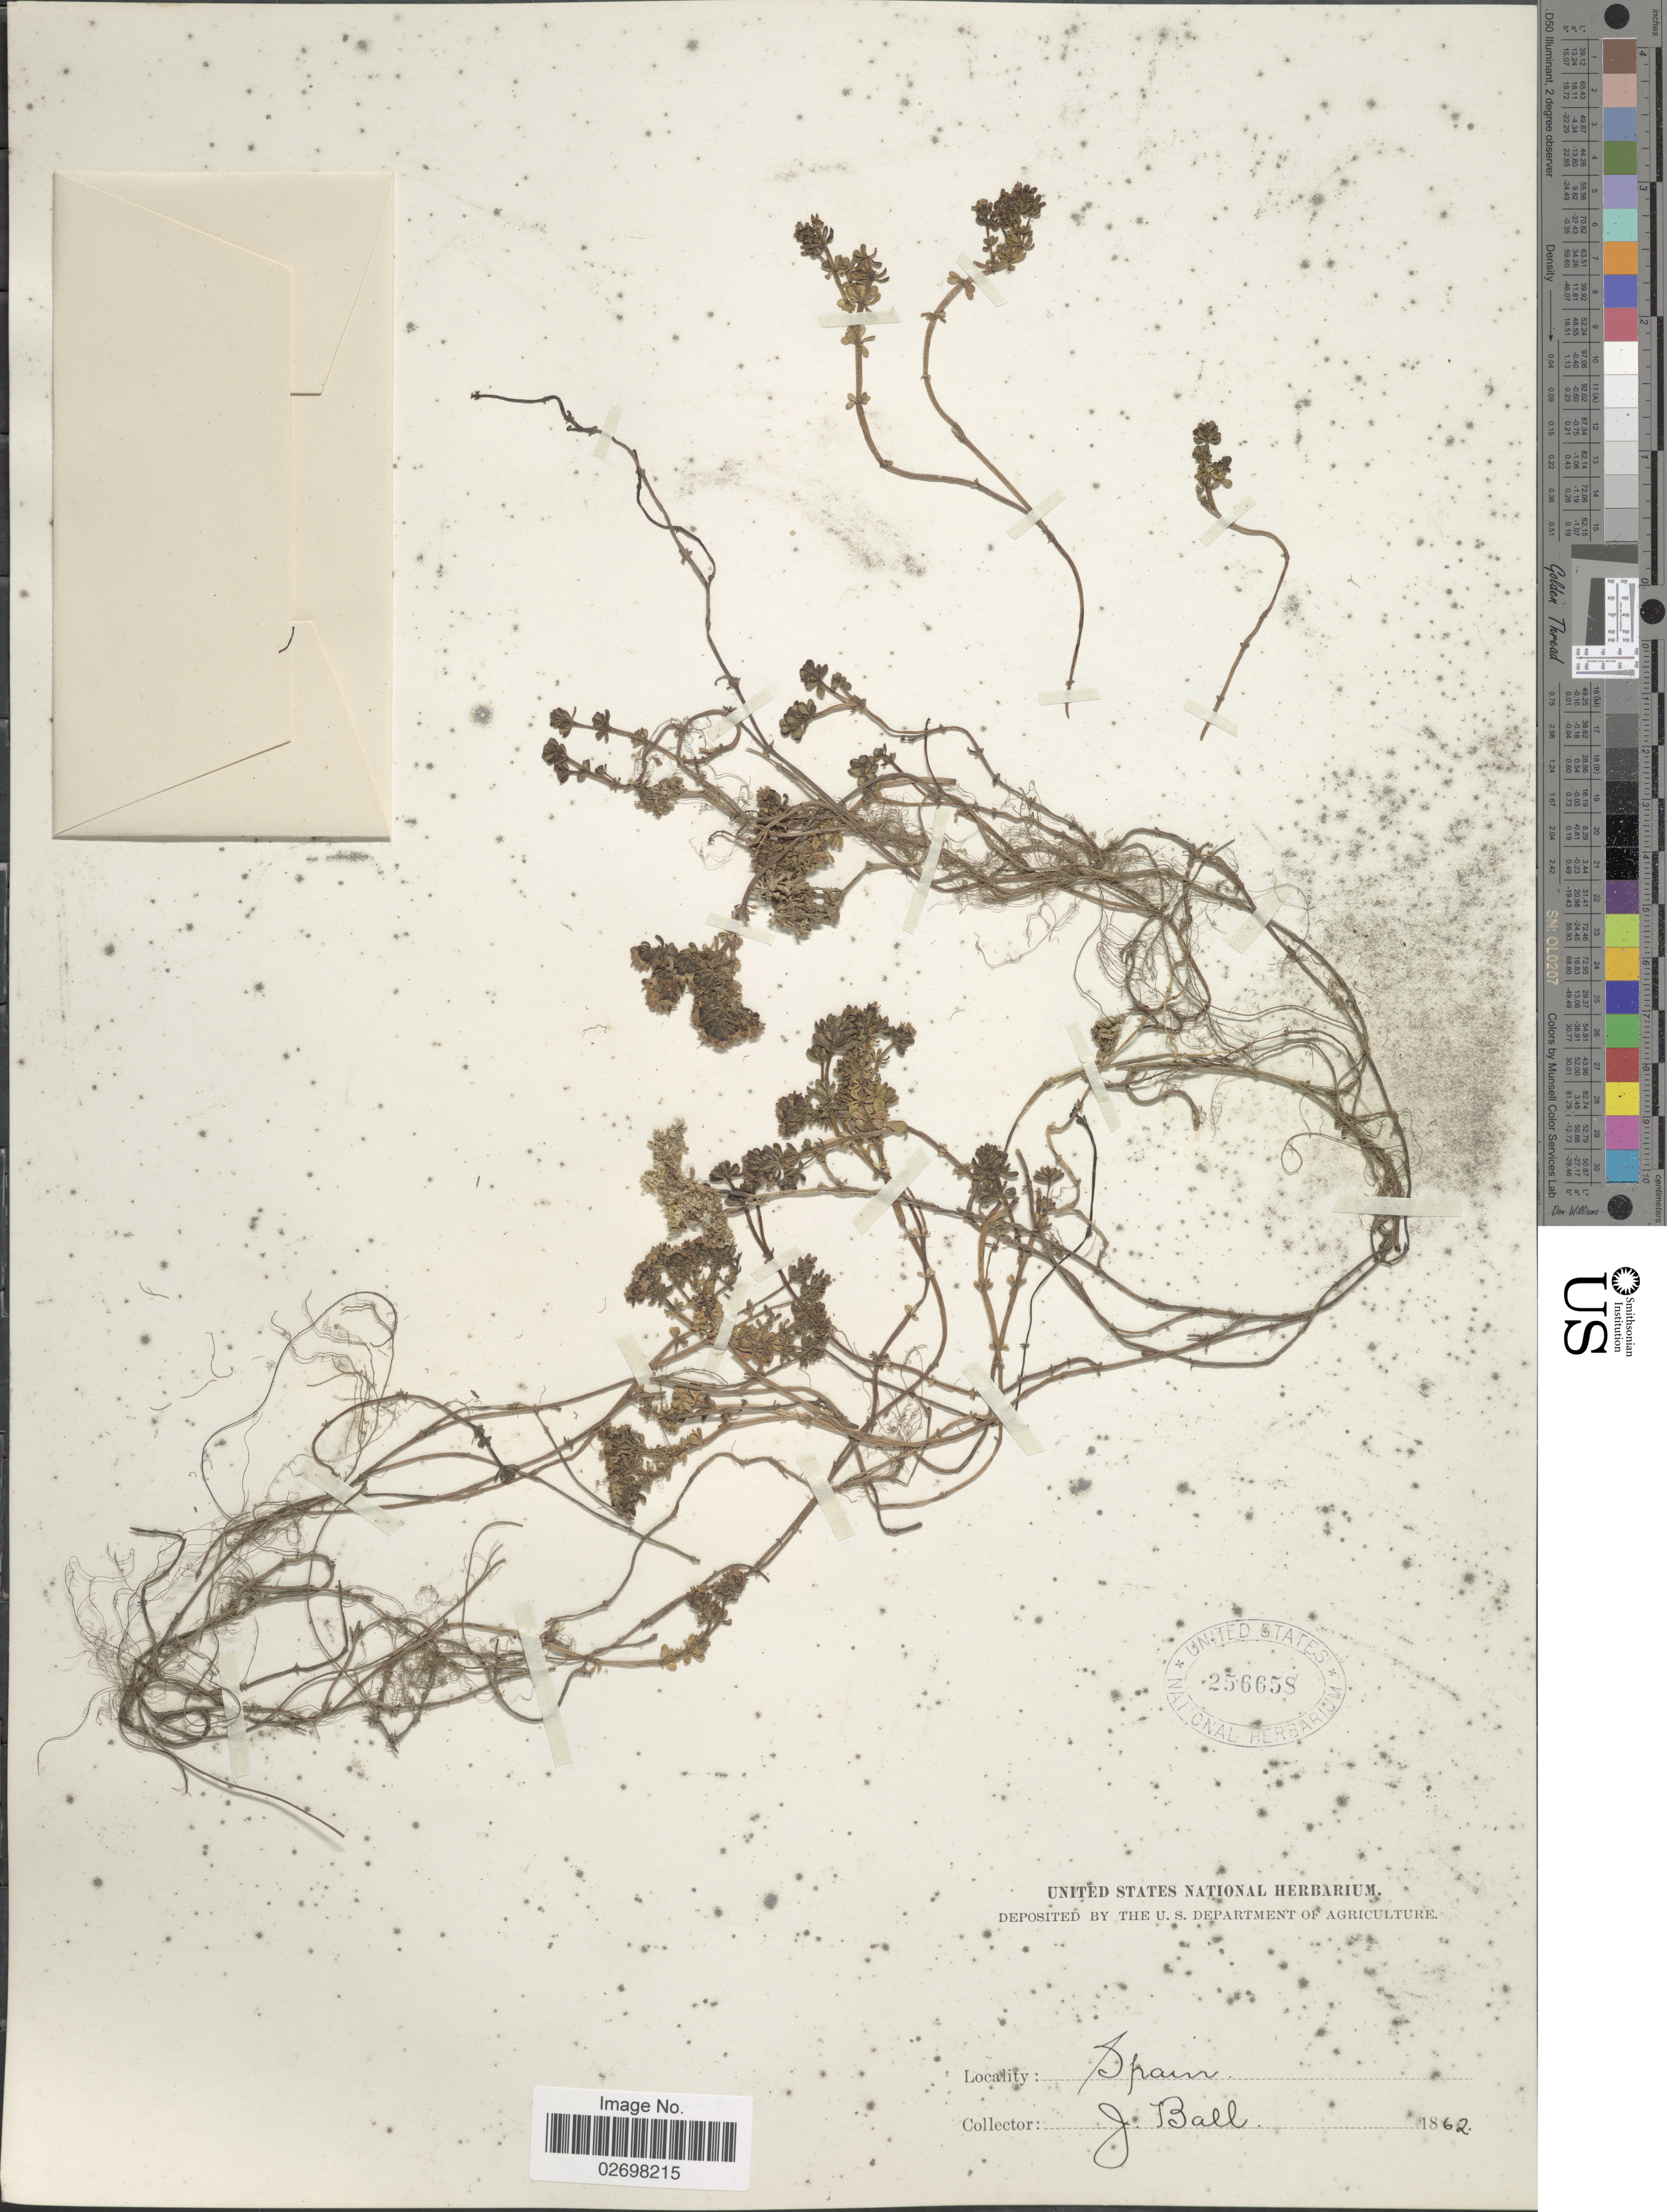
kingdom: Plantae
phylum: Tracheophyta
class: Magnoliopsida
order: Gentianales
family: Rubiaceae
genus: Galium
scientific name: Galium sp.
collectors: J. Ball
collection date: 1862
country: Spain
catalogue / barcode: US 256658